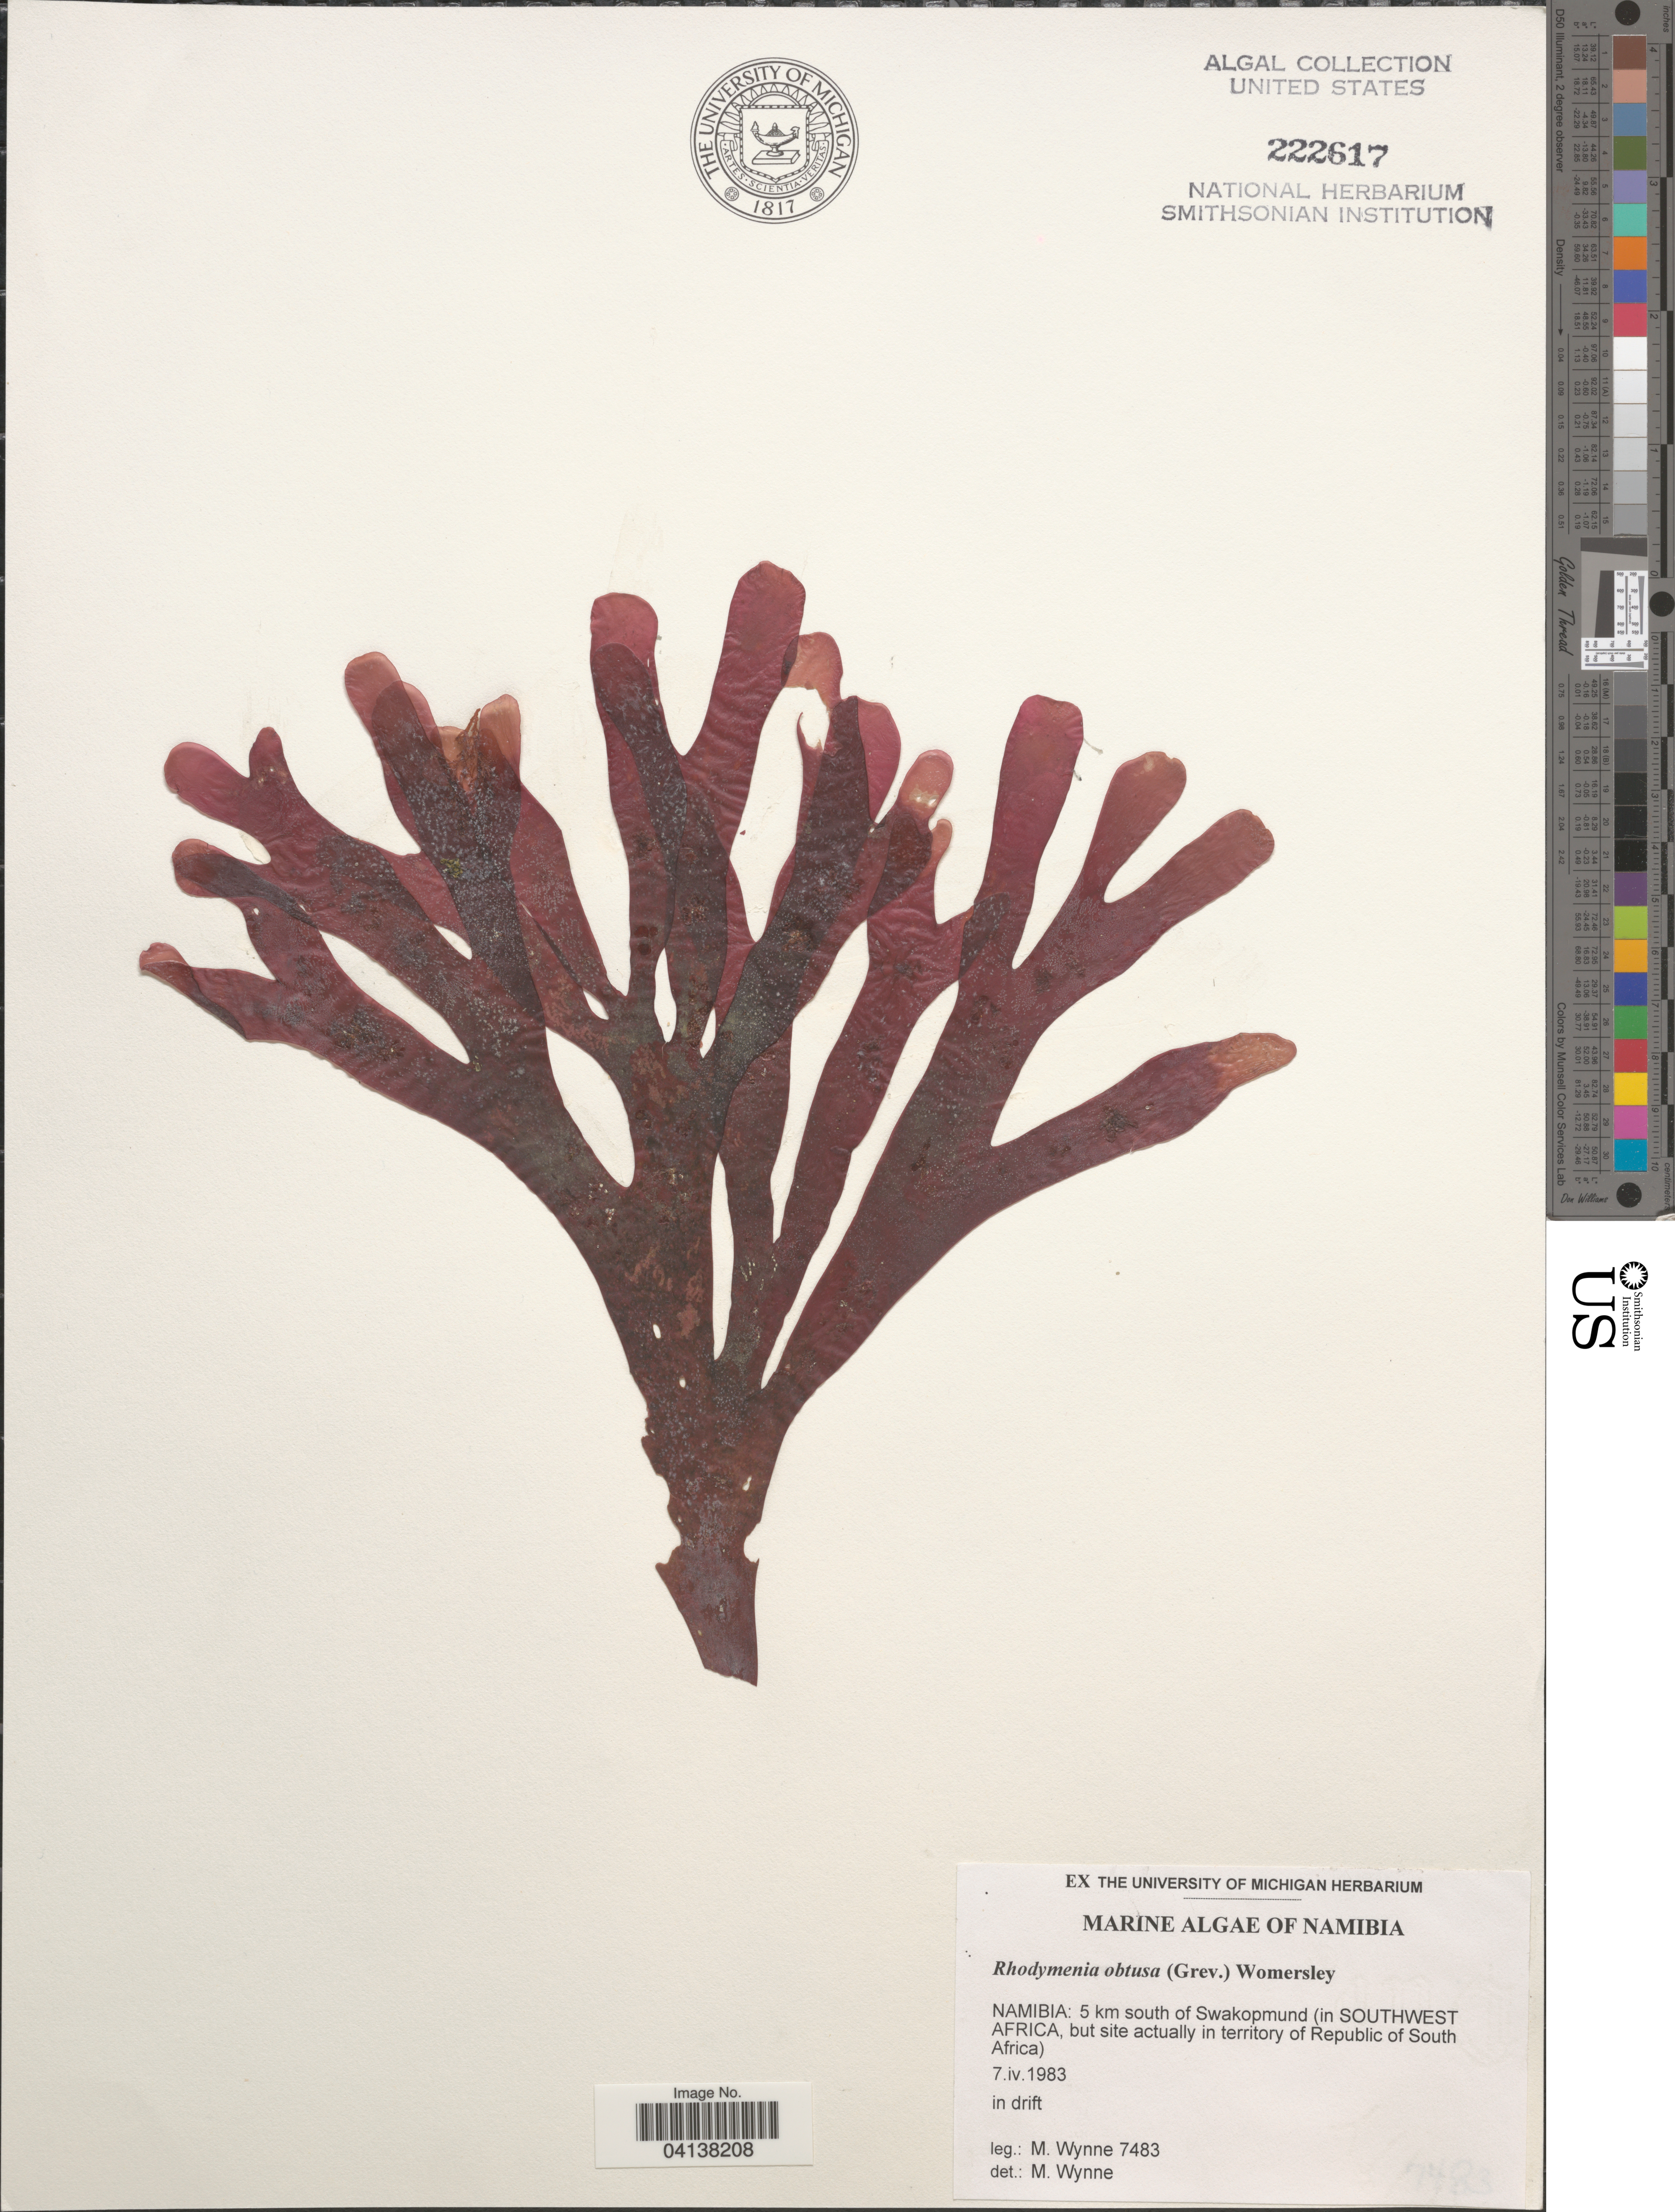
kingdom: Plantae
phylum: Rhodophyta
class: Florideophyceae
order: Rhodymeniales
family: Rhodymeniaceae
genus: Rhodymenia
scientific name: Rhodymenia obtusa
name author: Womersley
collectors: M.J. Wynne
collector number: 7483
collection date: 1983-04-07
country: Namibia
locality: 5 km south of Swakopmund (in Southwest Africa, but site actually in territory of Republic of South Africa).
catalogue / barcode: US 222617